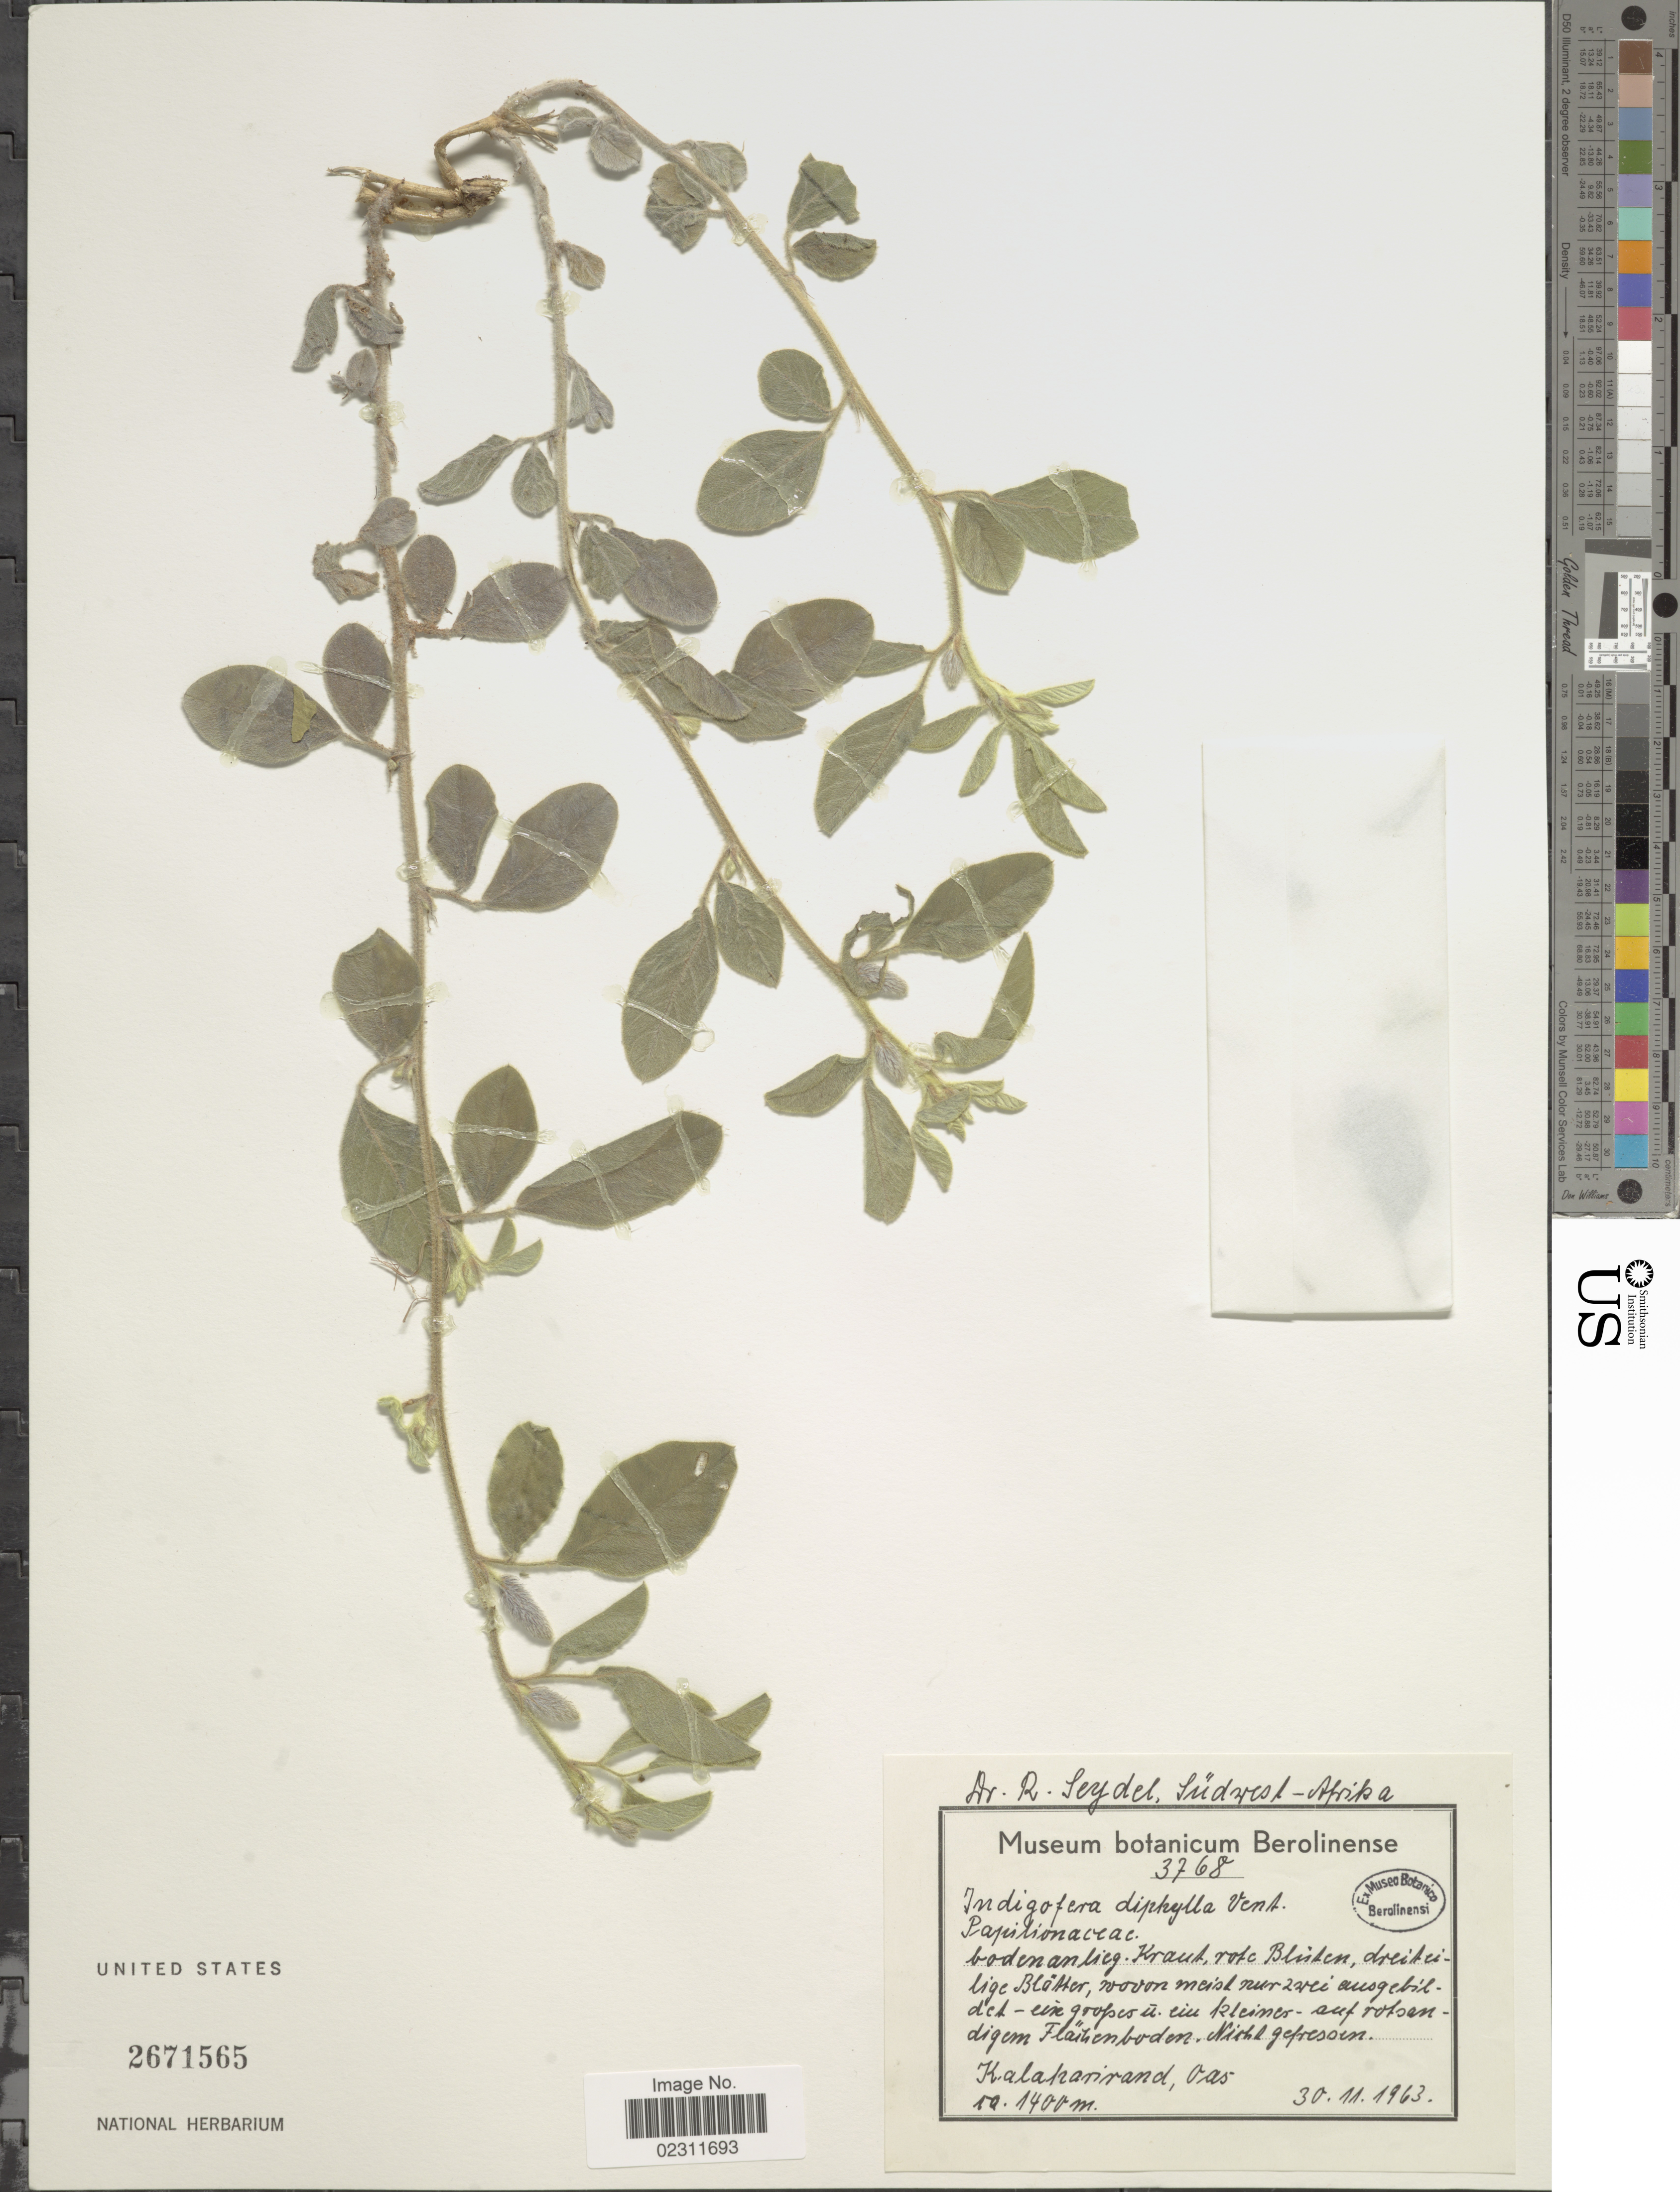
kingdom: Plantae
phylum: Tracheophyta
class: Magnoliopsida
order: Fabales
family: Fabaceae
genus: Indigofera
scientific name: Indigofera diphylla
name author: Vent.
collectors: R. Seydel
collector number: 3768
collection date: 1963-11-30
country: Namibia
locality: Sudwest-Afrika, Kalakarirand, Oas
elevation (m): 1400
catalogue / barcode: US 2671565